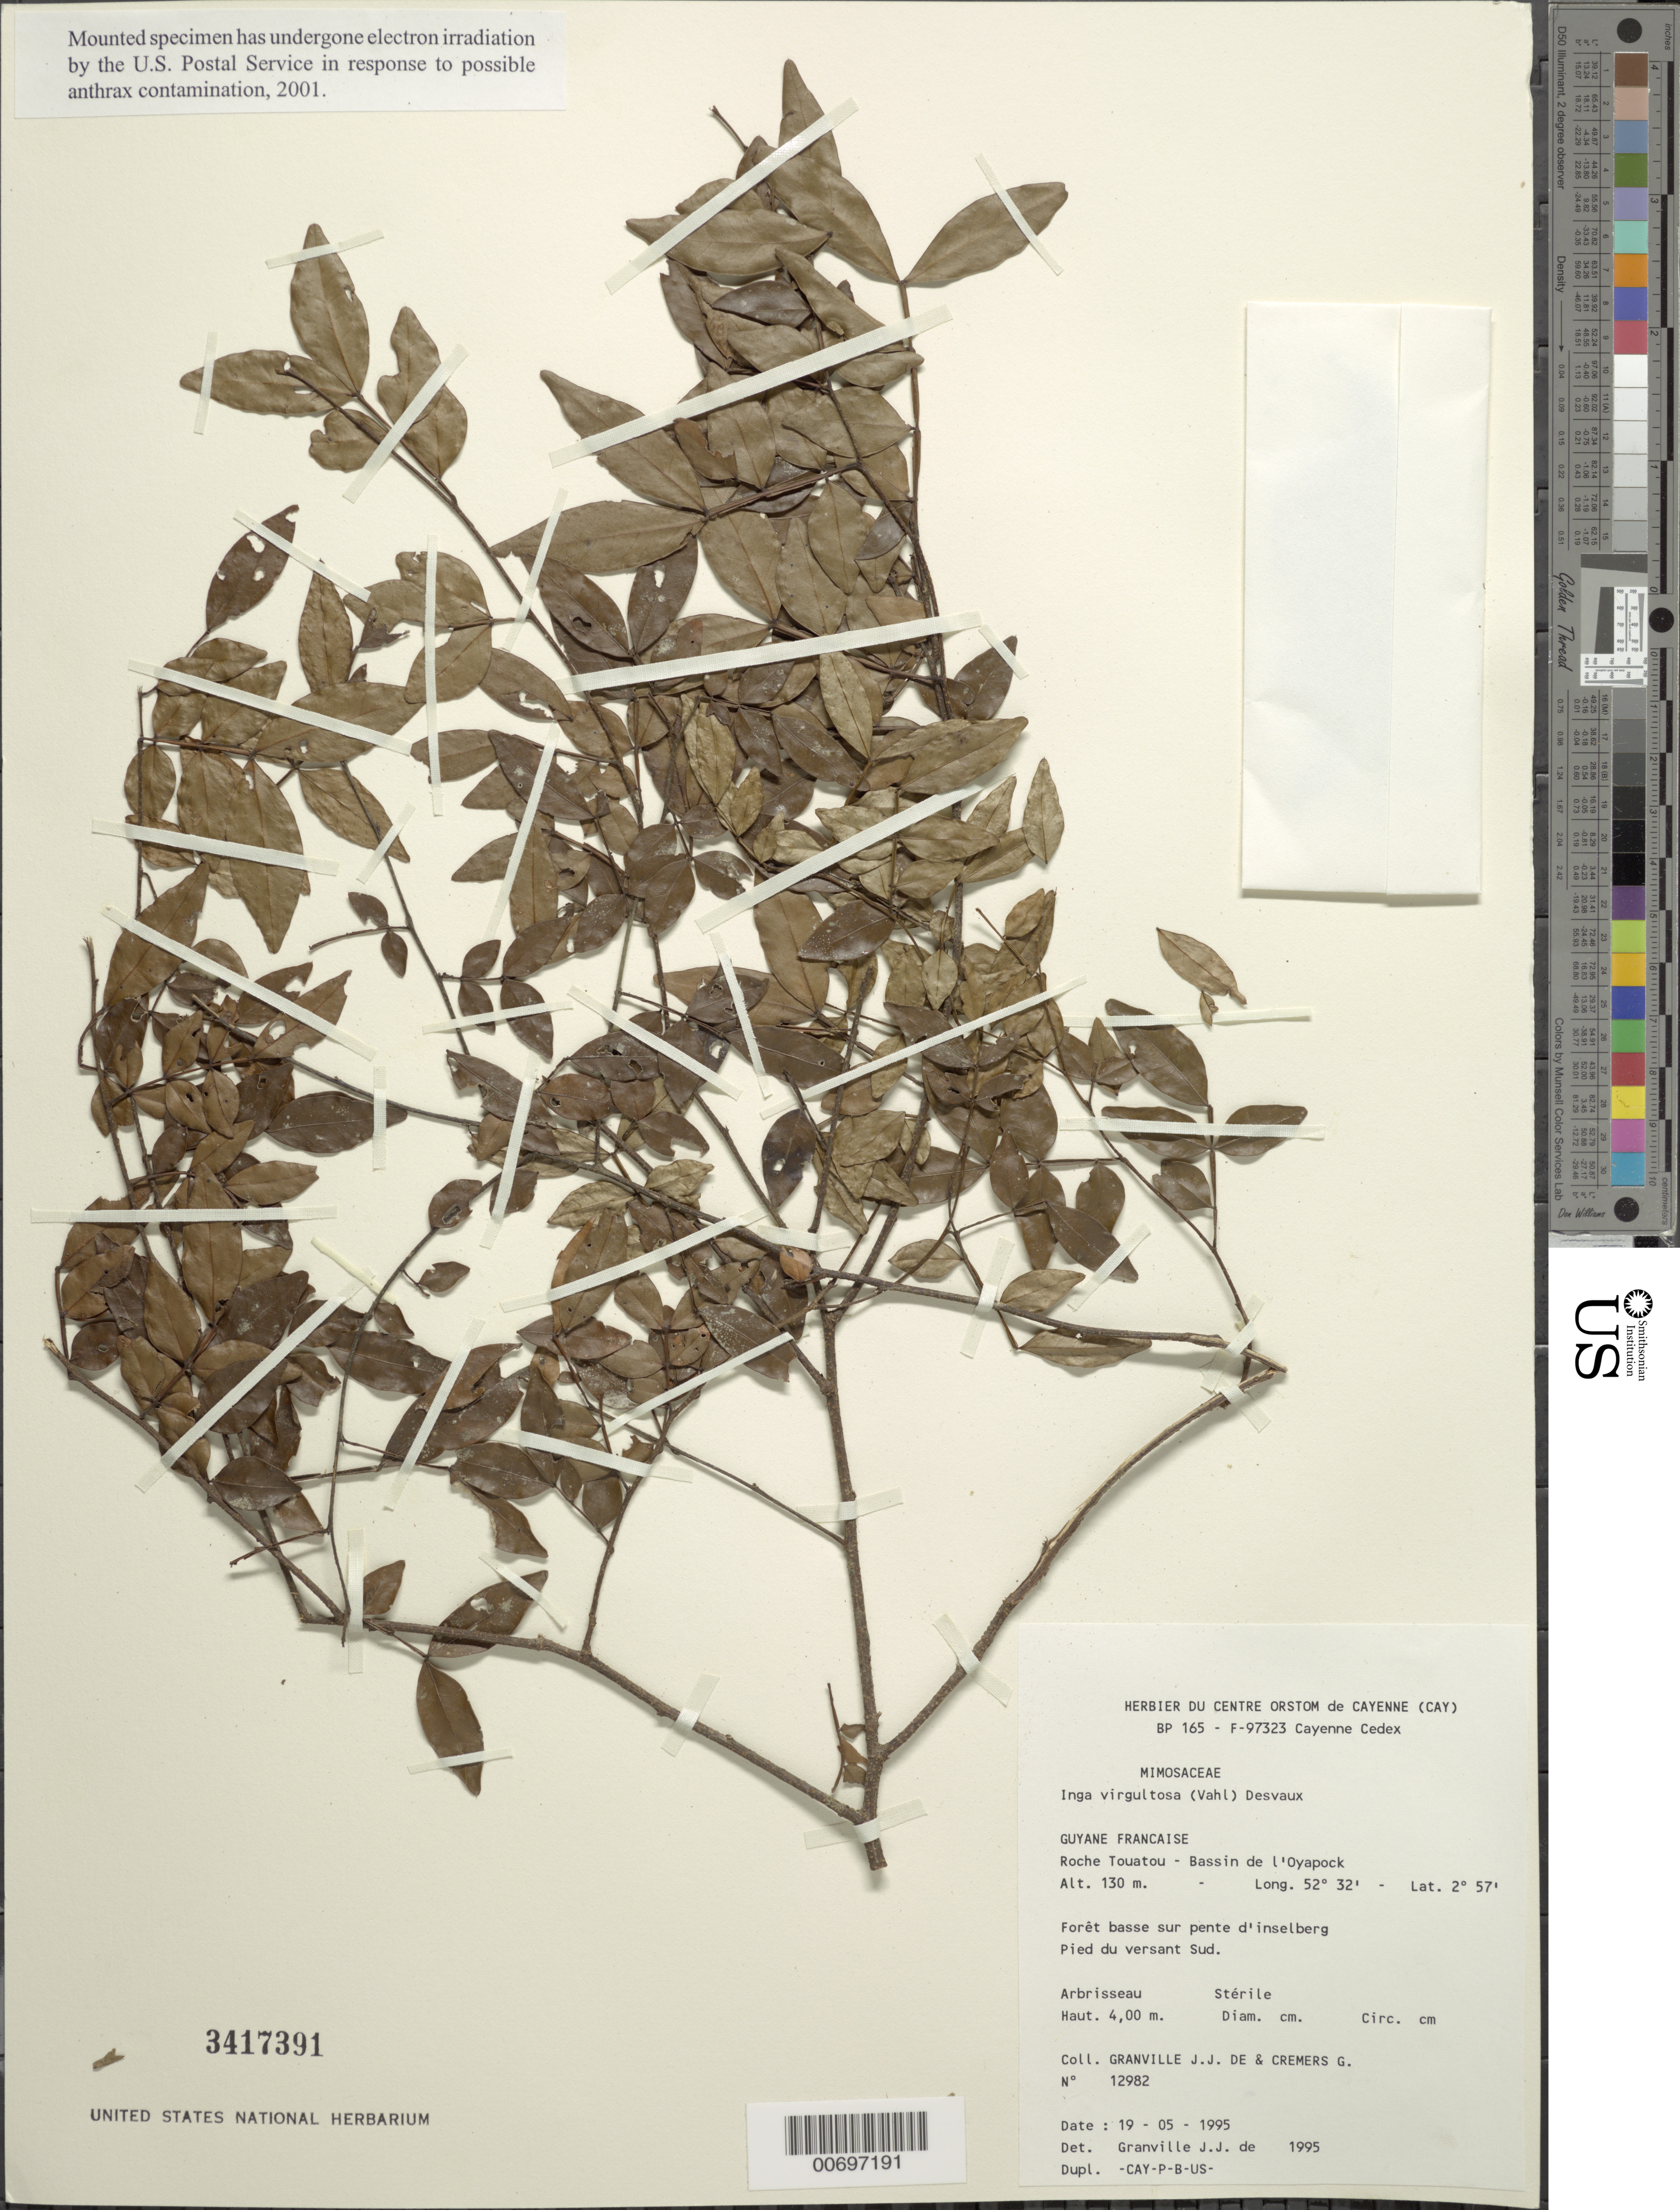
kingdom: Plantae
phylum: Tracheophyta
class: Magnoliopsida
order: Fabales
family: Fabaceae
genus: Inga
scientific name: Inga virgultosa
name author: (Vahl) Desv.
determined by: Granville, J. J. de, (CAY), Institut de Recherche pour le Developpement (IRD) (FRENCH GUIANA)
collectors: J.-J. de Granville & G. Cremers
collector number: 12982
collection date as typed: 19-May-95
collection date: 1995-05-19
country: French Guiana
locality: Roche Touatou, Bassin de l'Oyapock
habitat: Low forest on slope, foot of S slope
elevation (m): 130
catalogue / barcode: US 3417391